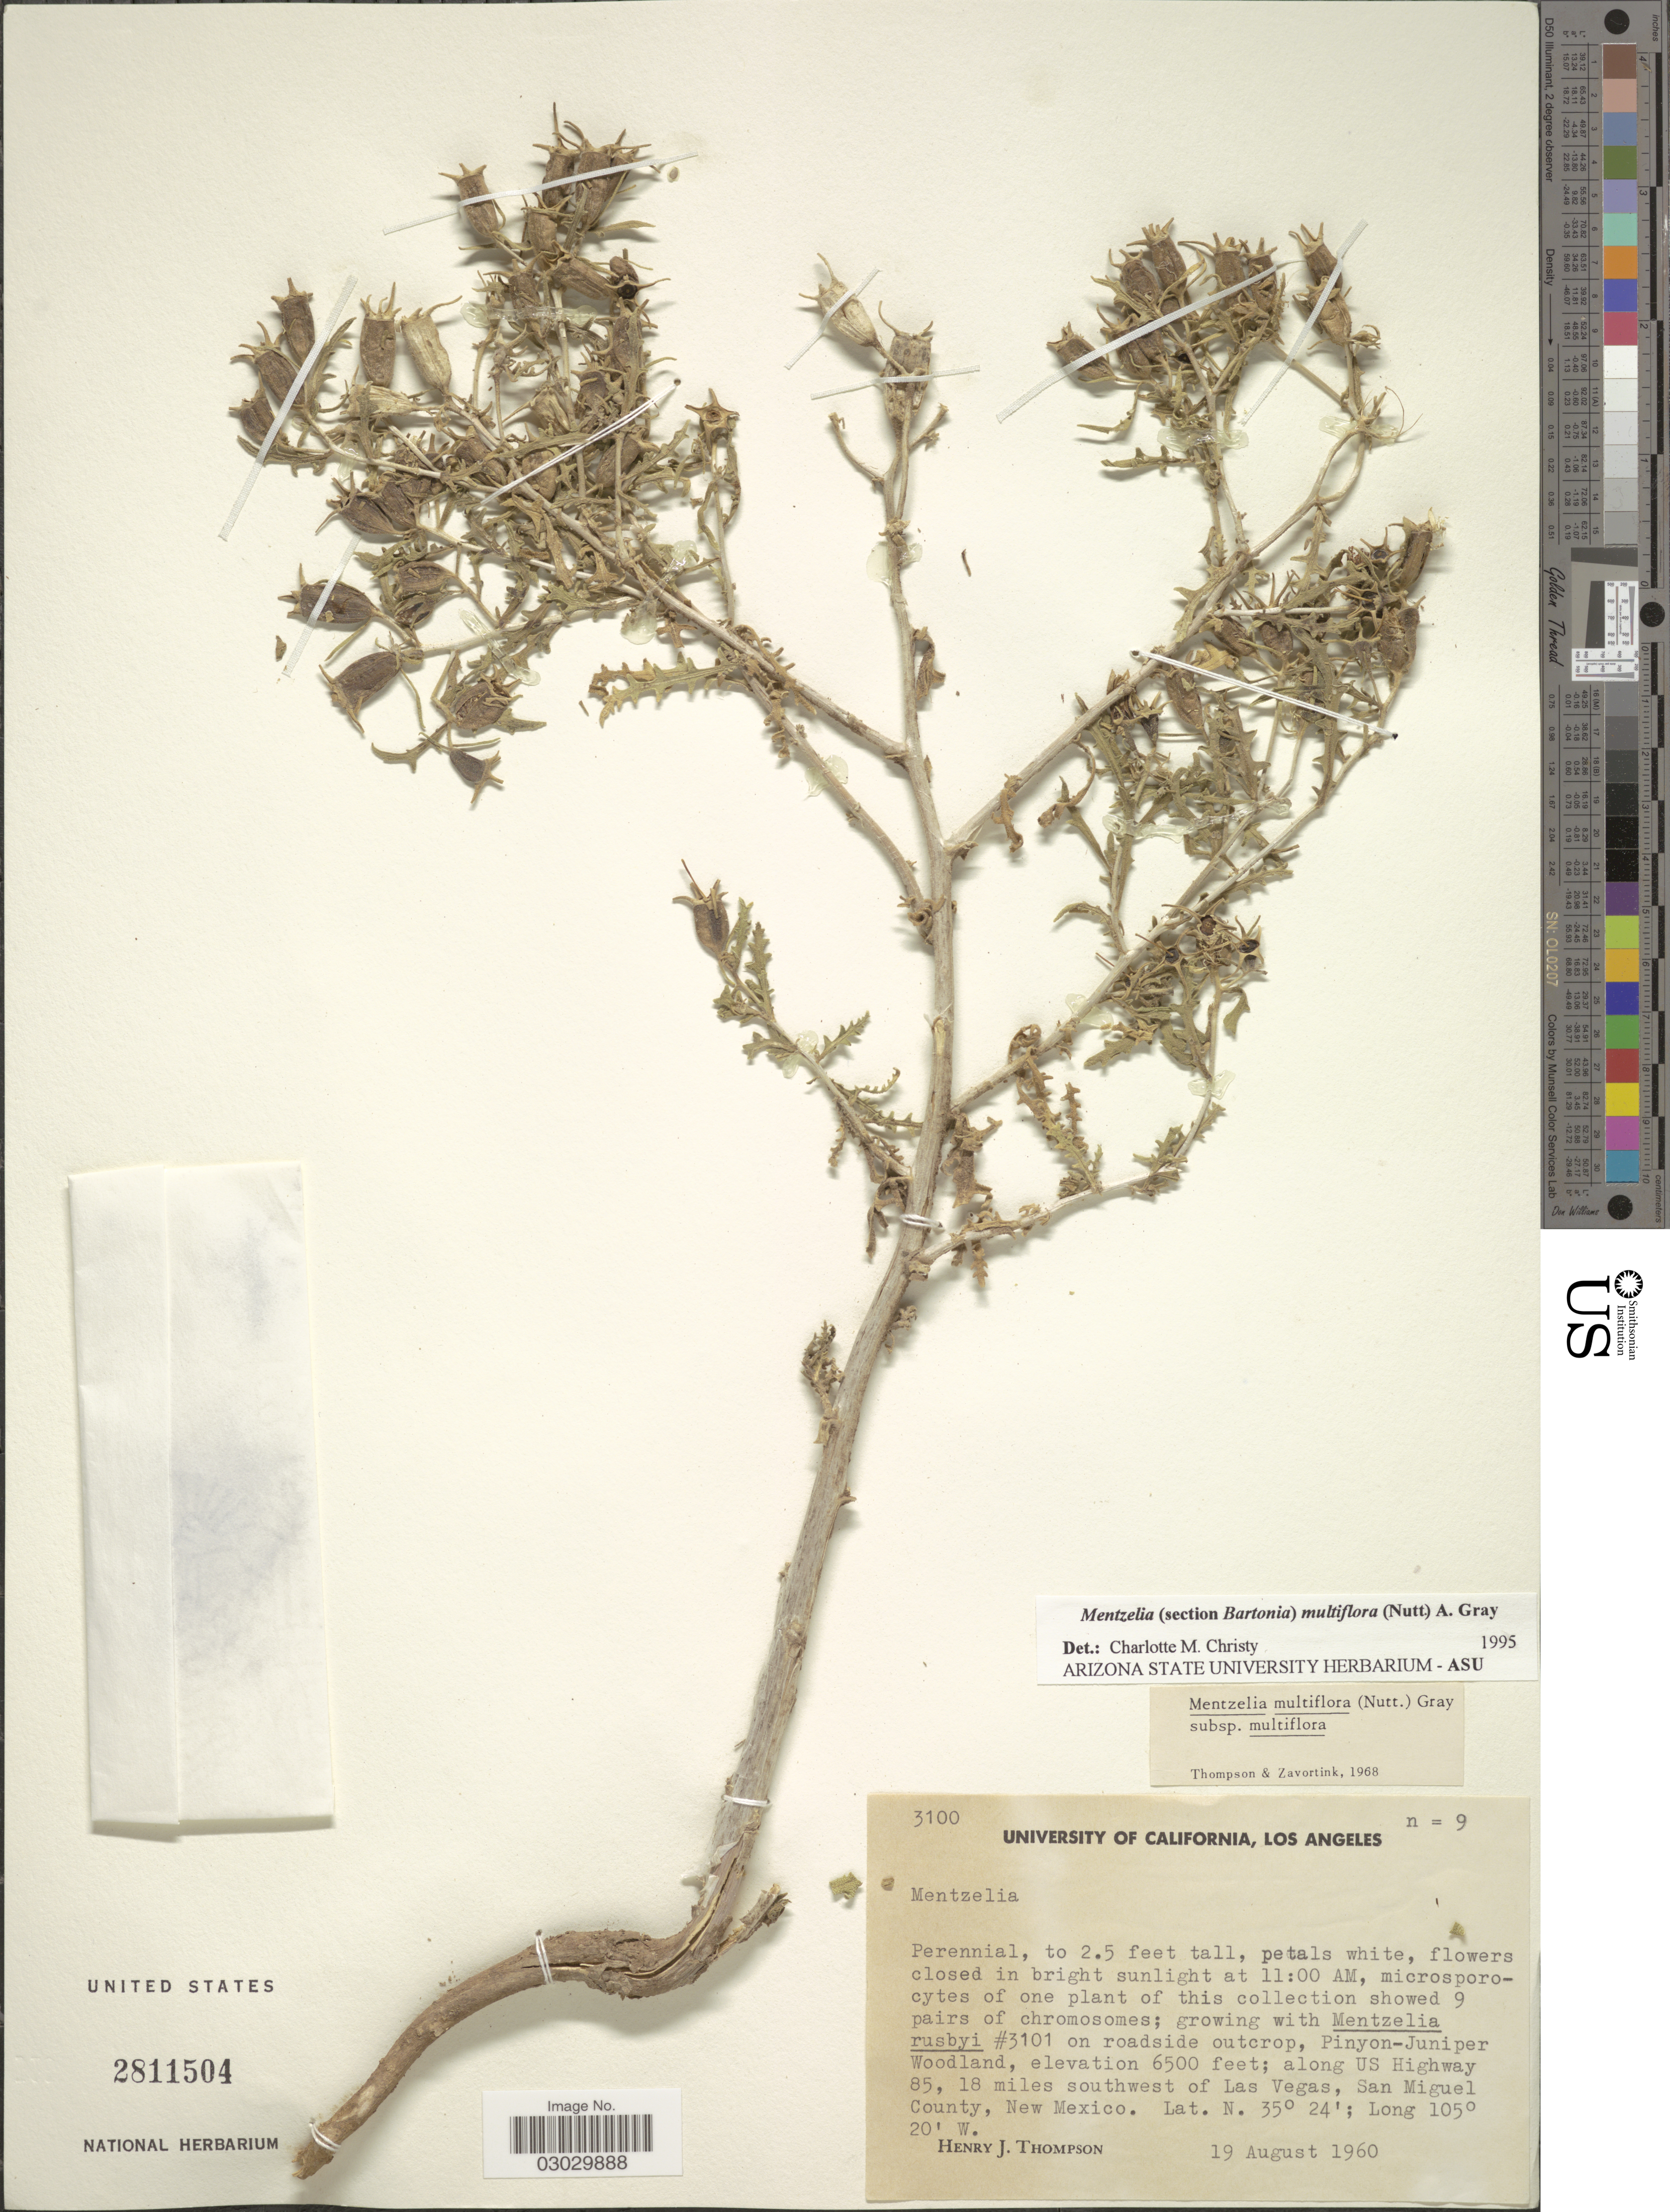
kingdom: Plantae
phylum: Tracheophyta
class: Magnoliopsida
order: Cornales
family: Loasaceae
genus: Mentzelia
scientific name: Mentzelia multiflora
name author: (Nutt.) A. Gray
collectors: H. J. Thompson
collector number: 3100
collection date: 1960-08-19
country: United States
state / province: New Mexico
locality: Along US Highway 85, 18 miles southwest of Las Vegas, San Miguel County.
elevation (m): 1981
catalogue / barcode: US 2811504